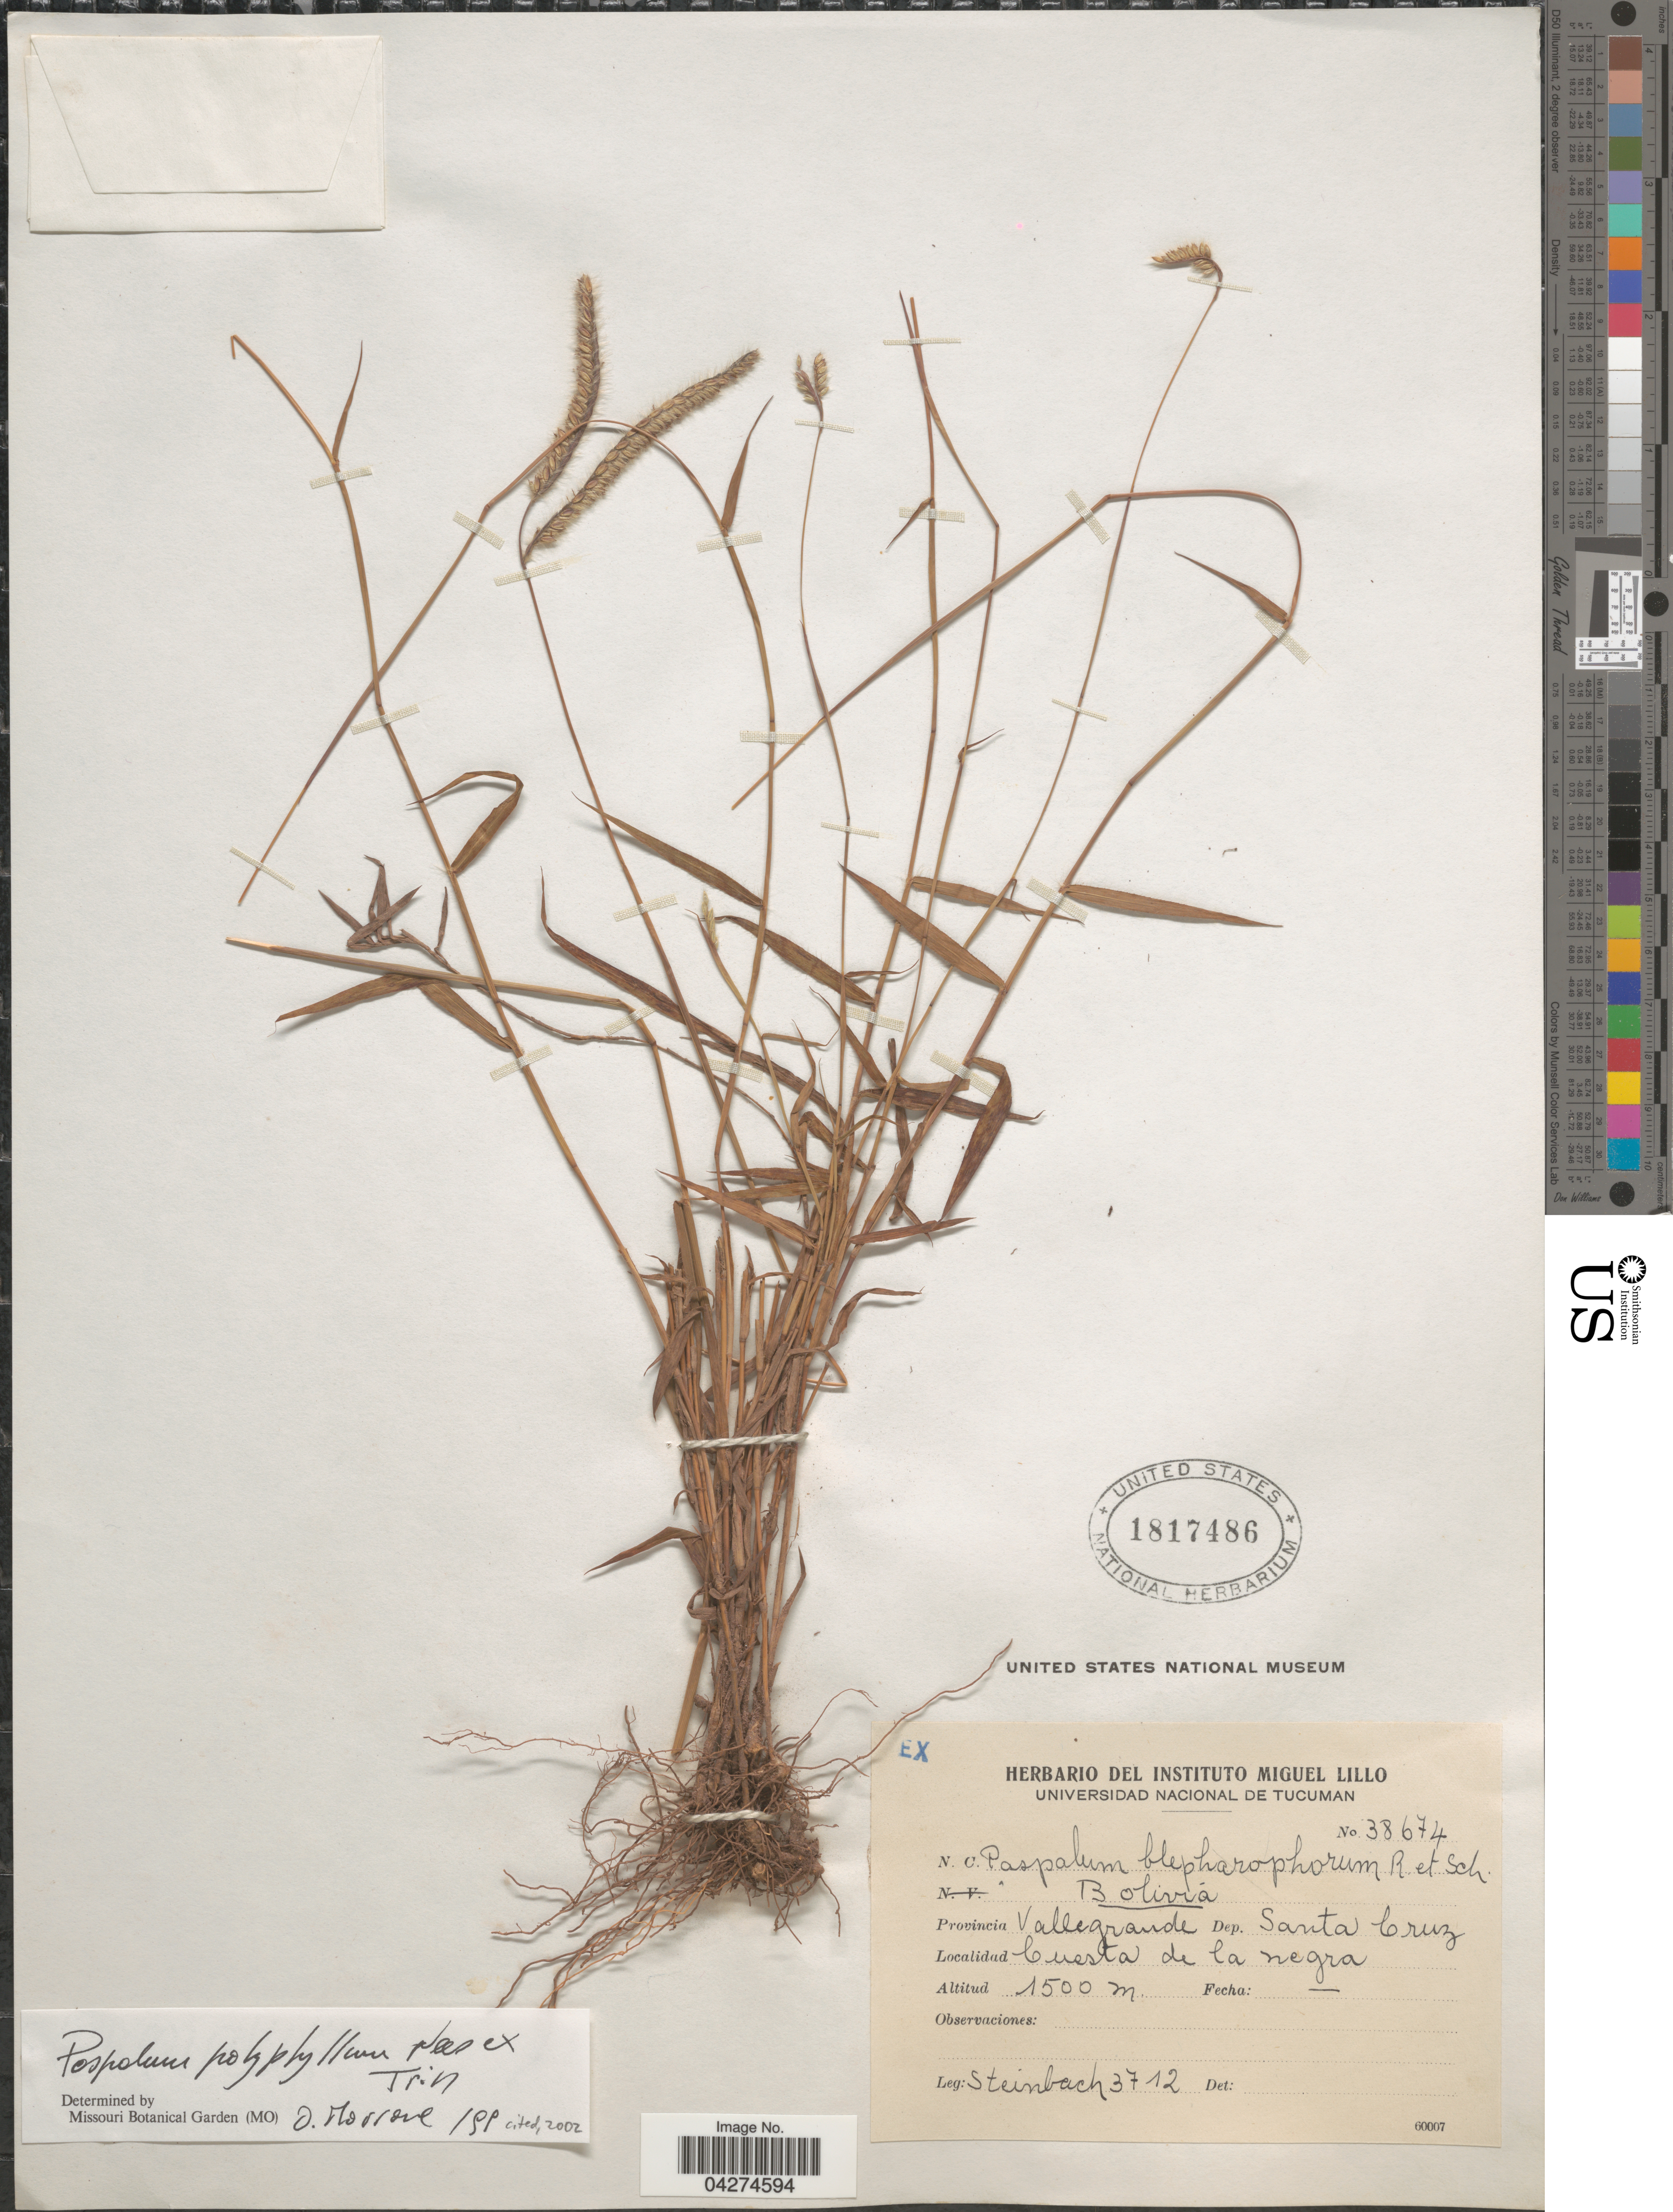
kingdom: Plantae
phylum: Tracheophyta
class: Liliopsida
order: Poales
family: Poaceae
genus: Paspalum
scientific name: Paspalum polyphyllum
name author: Nees ex Trin.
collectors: Steinbach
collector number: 3712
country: Bolivia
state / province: Santa Cruz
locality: Provincia Vallegrande. Dep. Santa Cruz. Cuesta de la negra.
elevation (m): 1500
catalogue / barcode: US 1817486